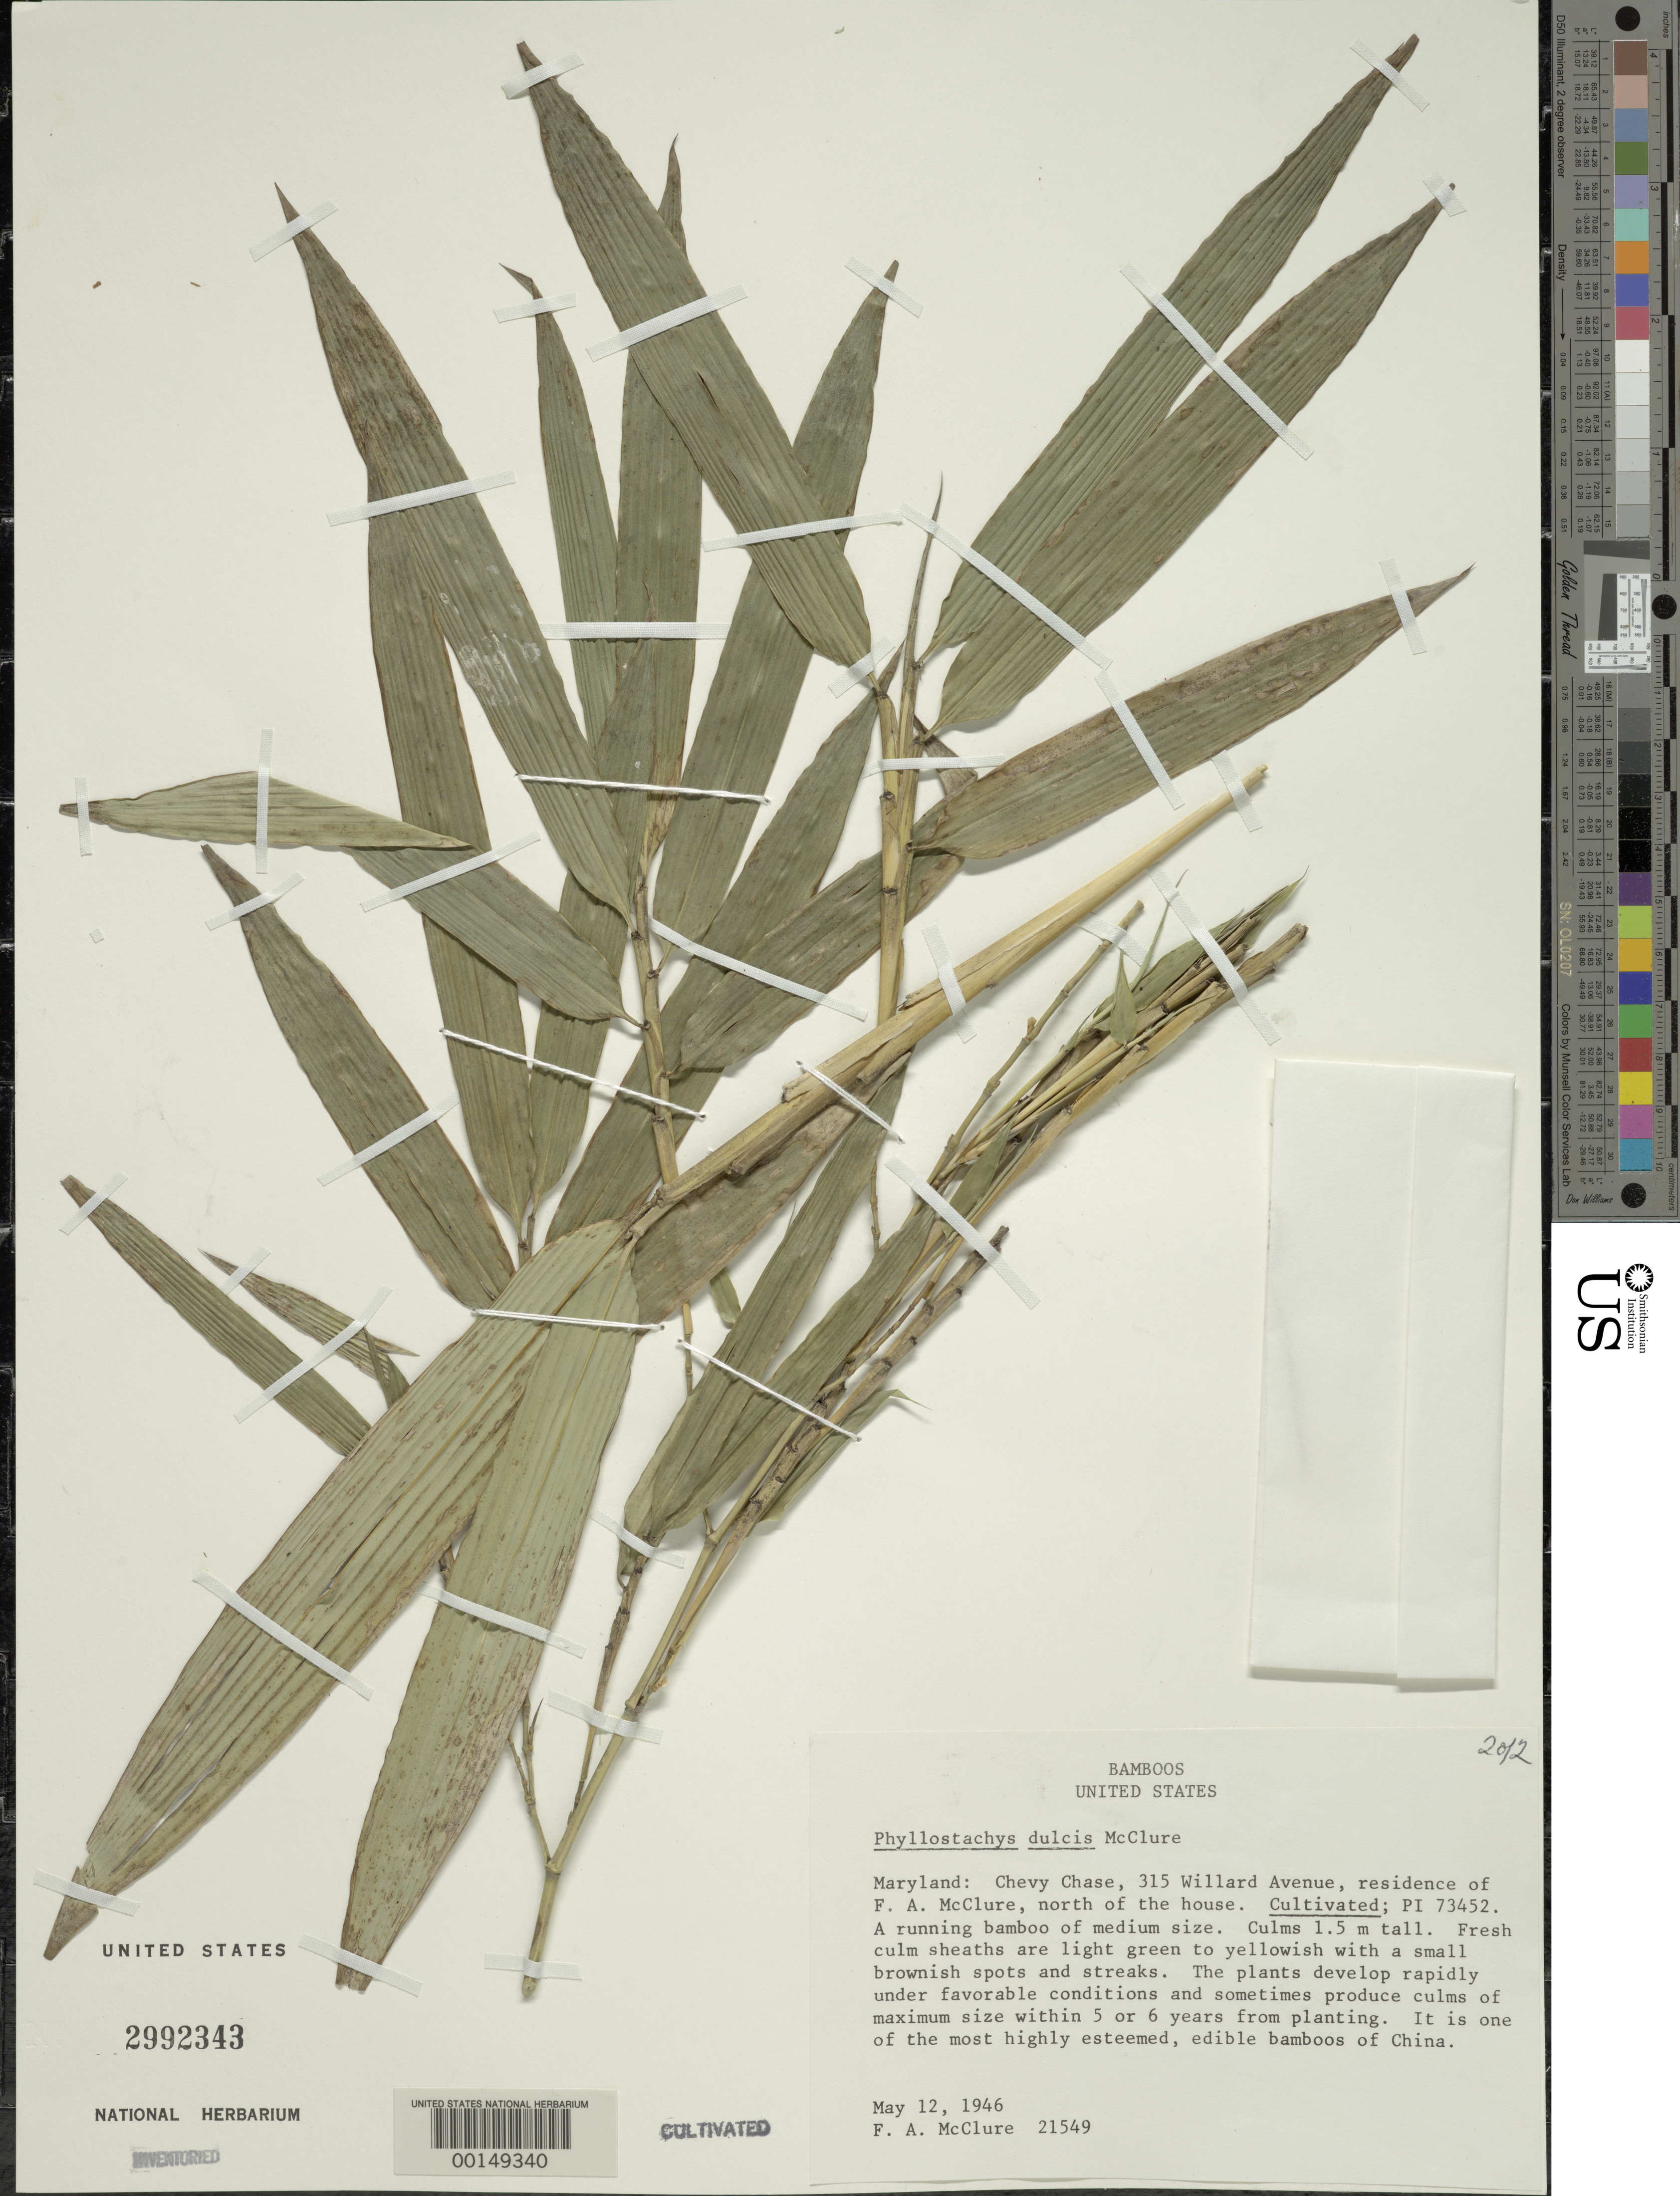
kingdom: Plantae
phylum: Tracheophyta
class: Liliopsida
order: Poales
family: Poaceae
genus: Phyllostachys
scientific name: Phyllostachys dulcis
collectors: F. A. McClure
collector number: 21549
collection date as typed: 12 May 1946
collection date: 1946-05-12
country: United States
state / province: Maryland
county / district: Montgomery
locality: Chevy Chase, mcclure's house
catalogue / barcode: US 2992343